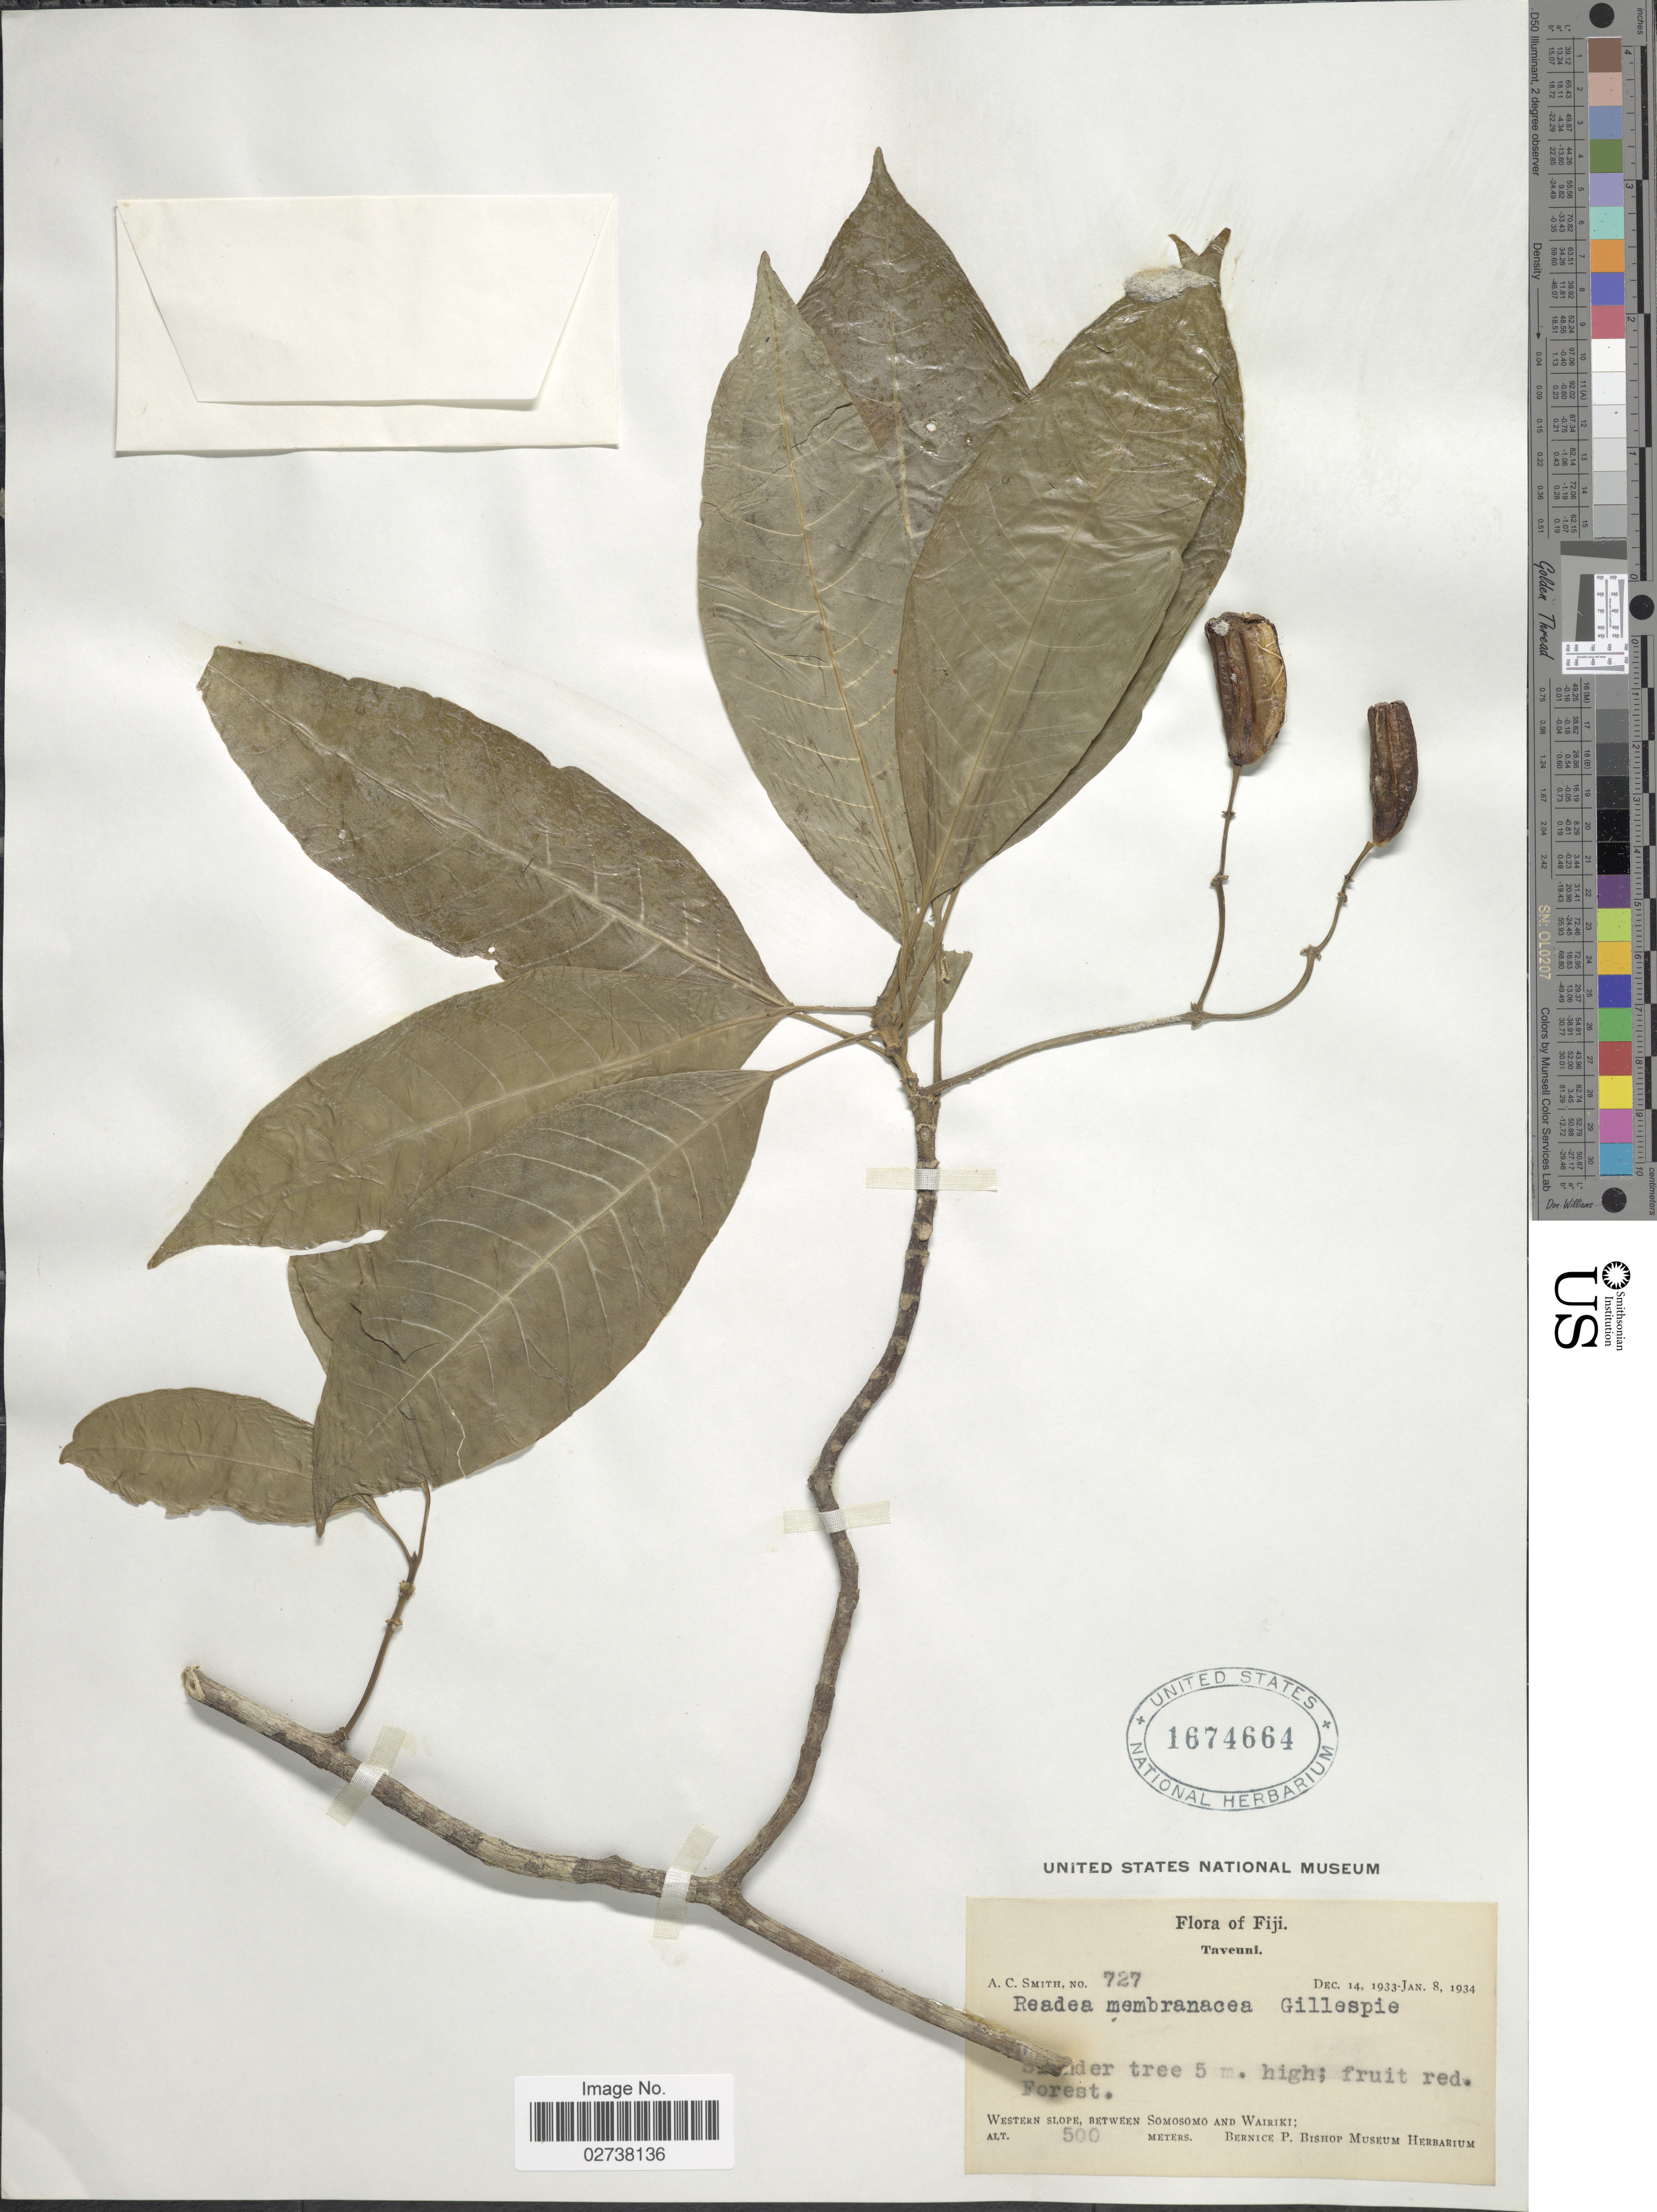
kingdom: Plantae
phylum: Tracheophyta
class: Magnoliopsida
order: Gentianales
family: Rubiaceae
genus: Readea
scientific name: Readea membranacea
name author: Gillespie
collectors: A. C. Smith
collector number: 727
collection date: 1933-12-14/1934-01-08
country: Fiji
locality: Taveuni, forest, Western slope, between Somosomo and Wairiki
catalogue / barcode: US 1674664